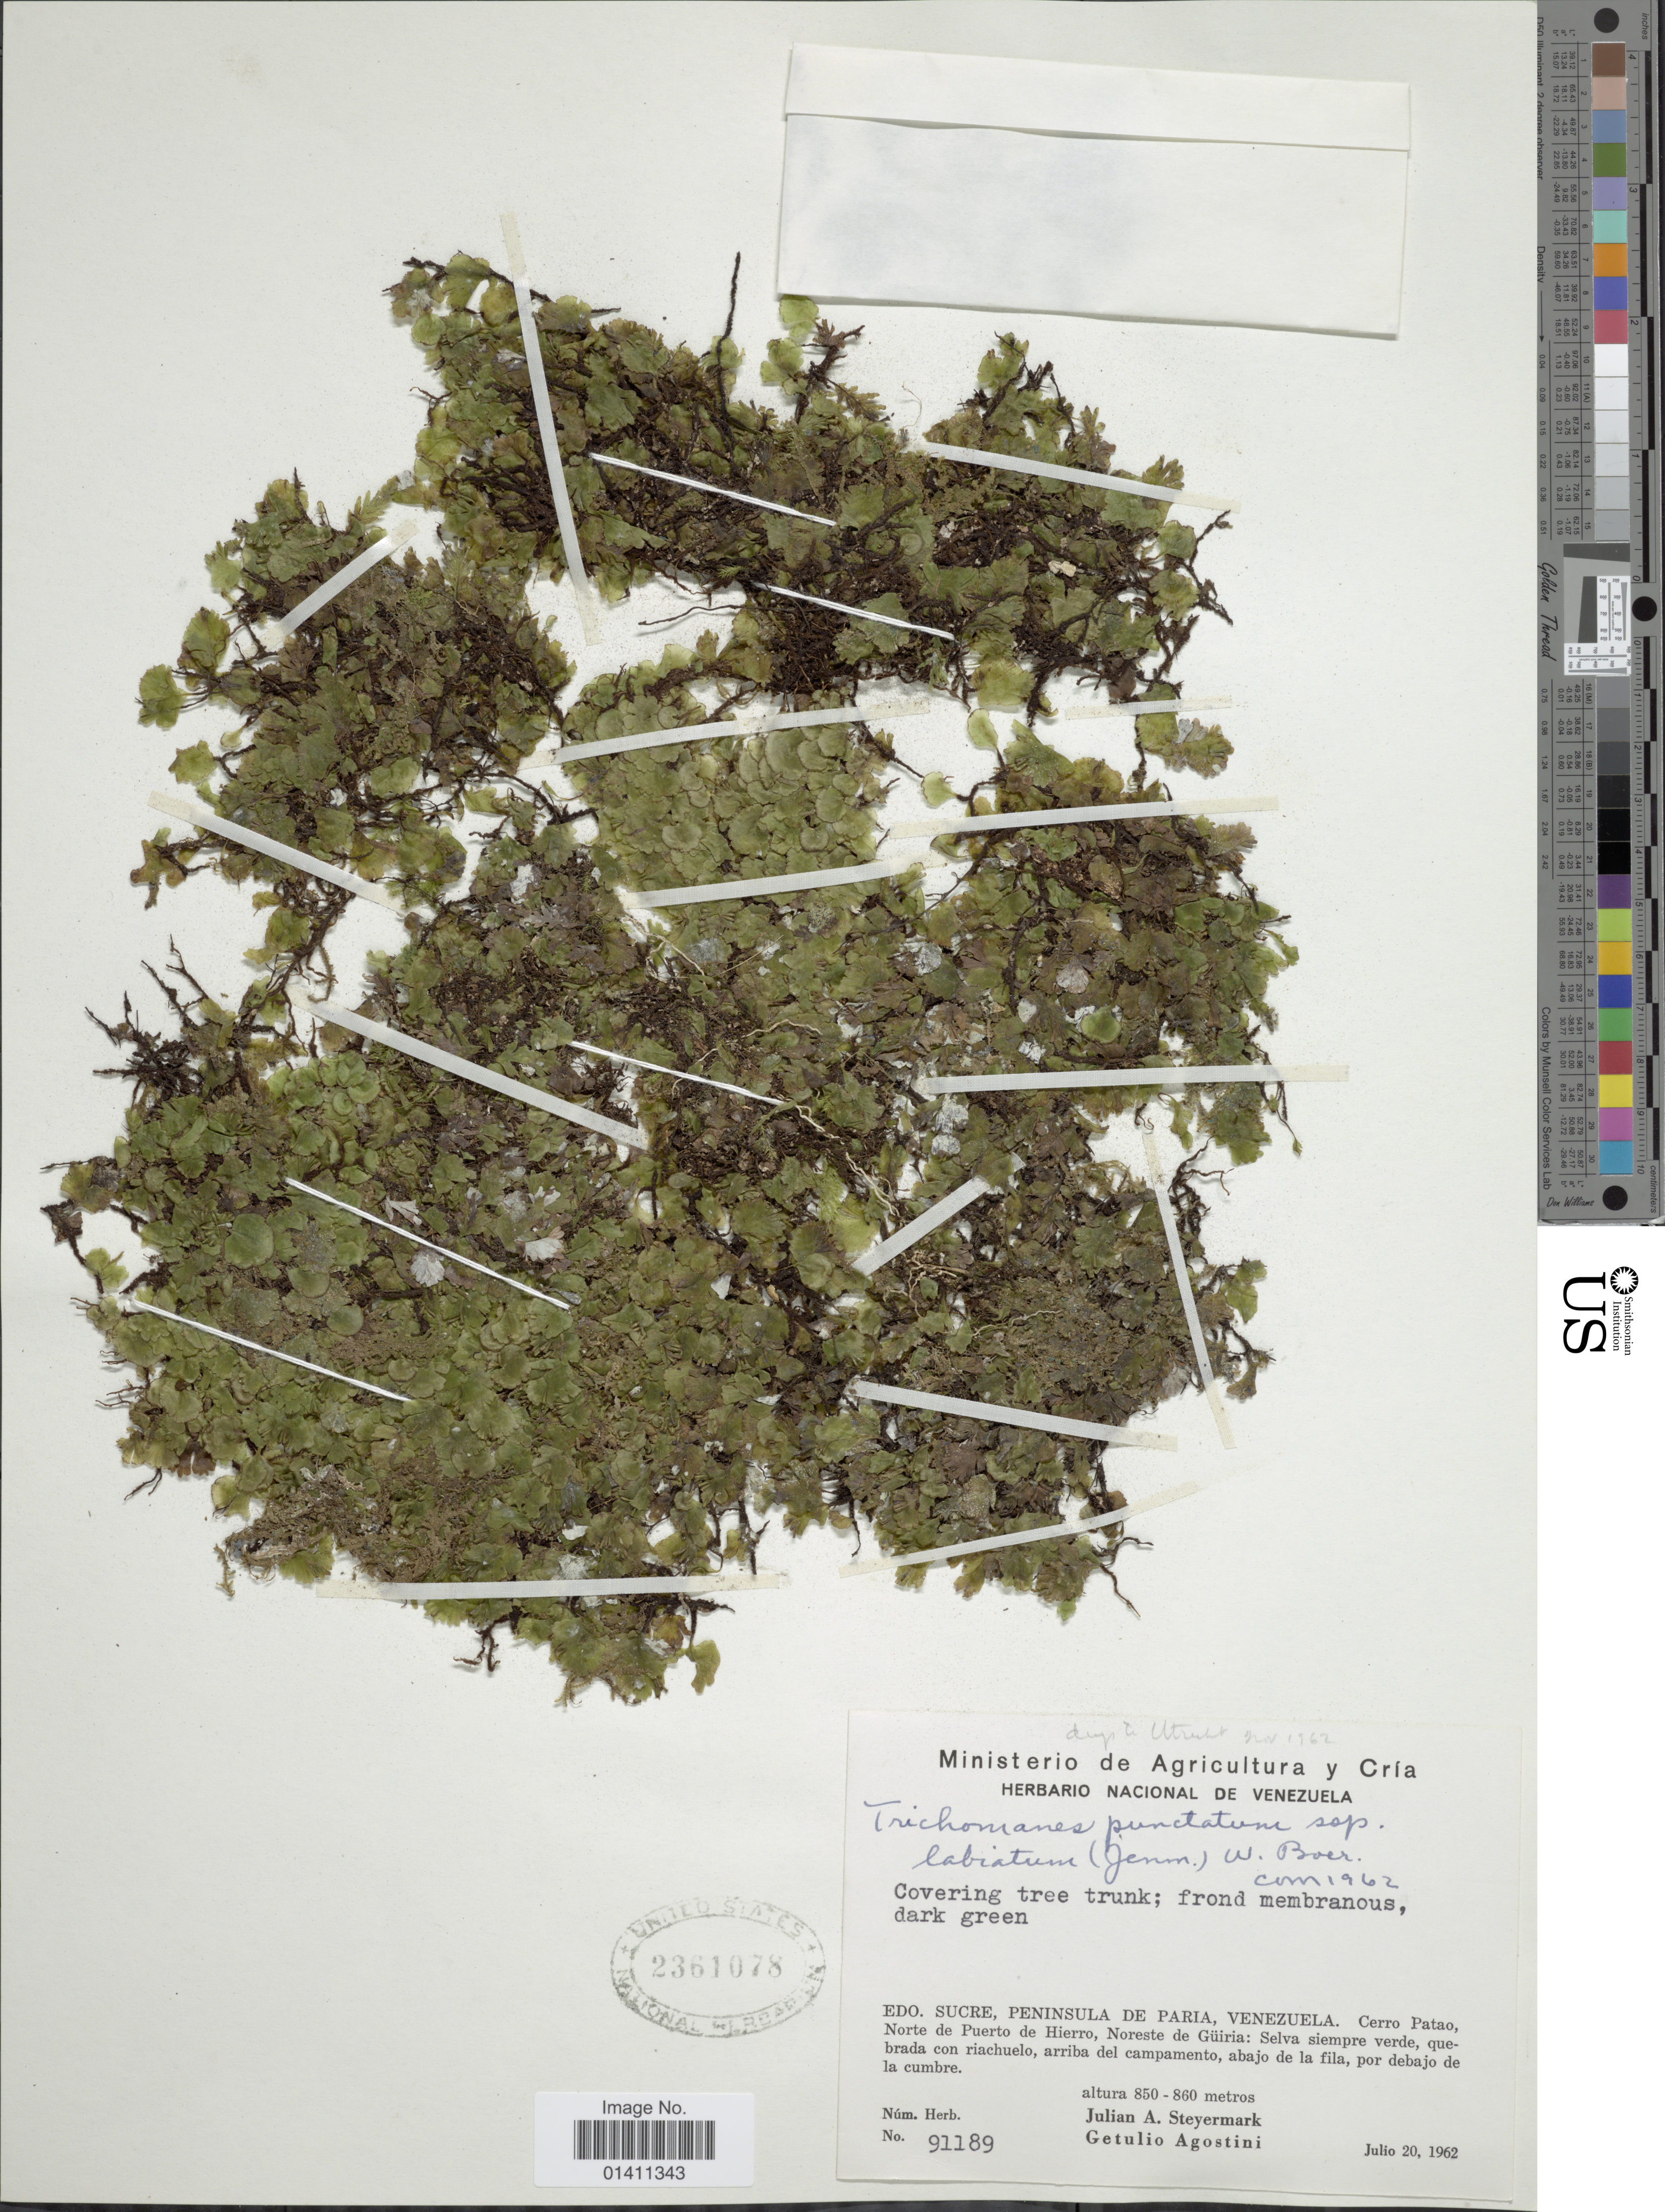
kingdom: Plantae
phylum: Tracheophyta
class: Polypodiopsida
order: Hymenophyllales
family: Hymenophyllaceae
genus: Didymoglossum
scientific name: Didymoglossum punctatum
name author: (Poir.) Desv.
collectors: J. Steyermark & G. Agostini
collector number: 91189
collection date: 1962-07-20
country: Venezuela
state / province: Sucre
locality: Edo. Sucre, Peninsula de Paria. Cerro Patao. Norte de Puerto de Hierro, Noreste de Guiria.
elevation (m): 850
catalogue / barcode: US 2361078